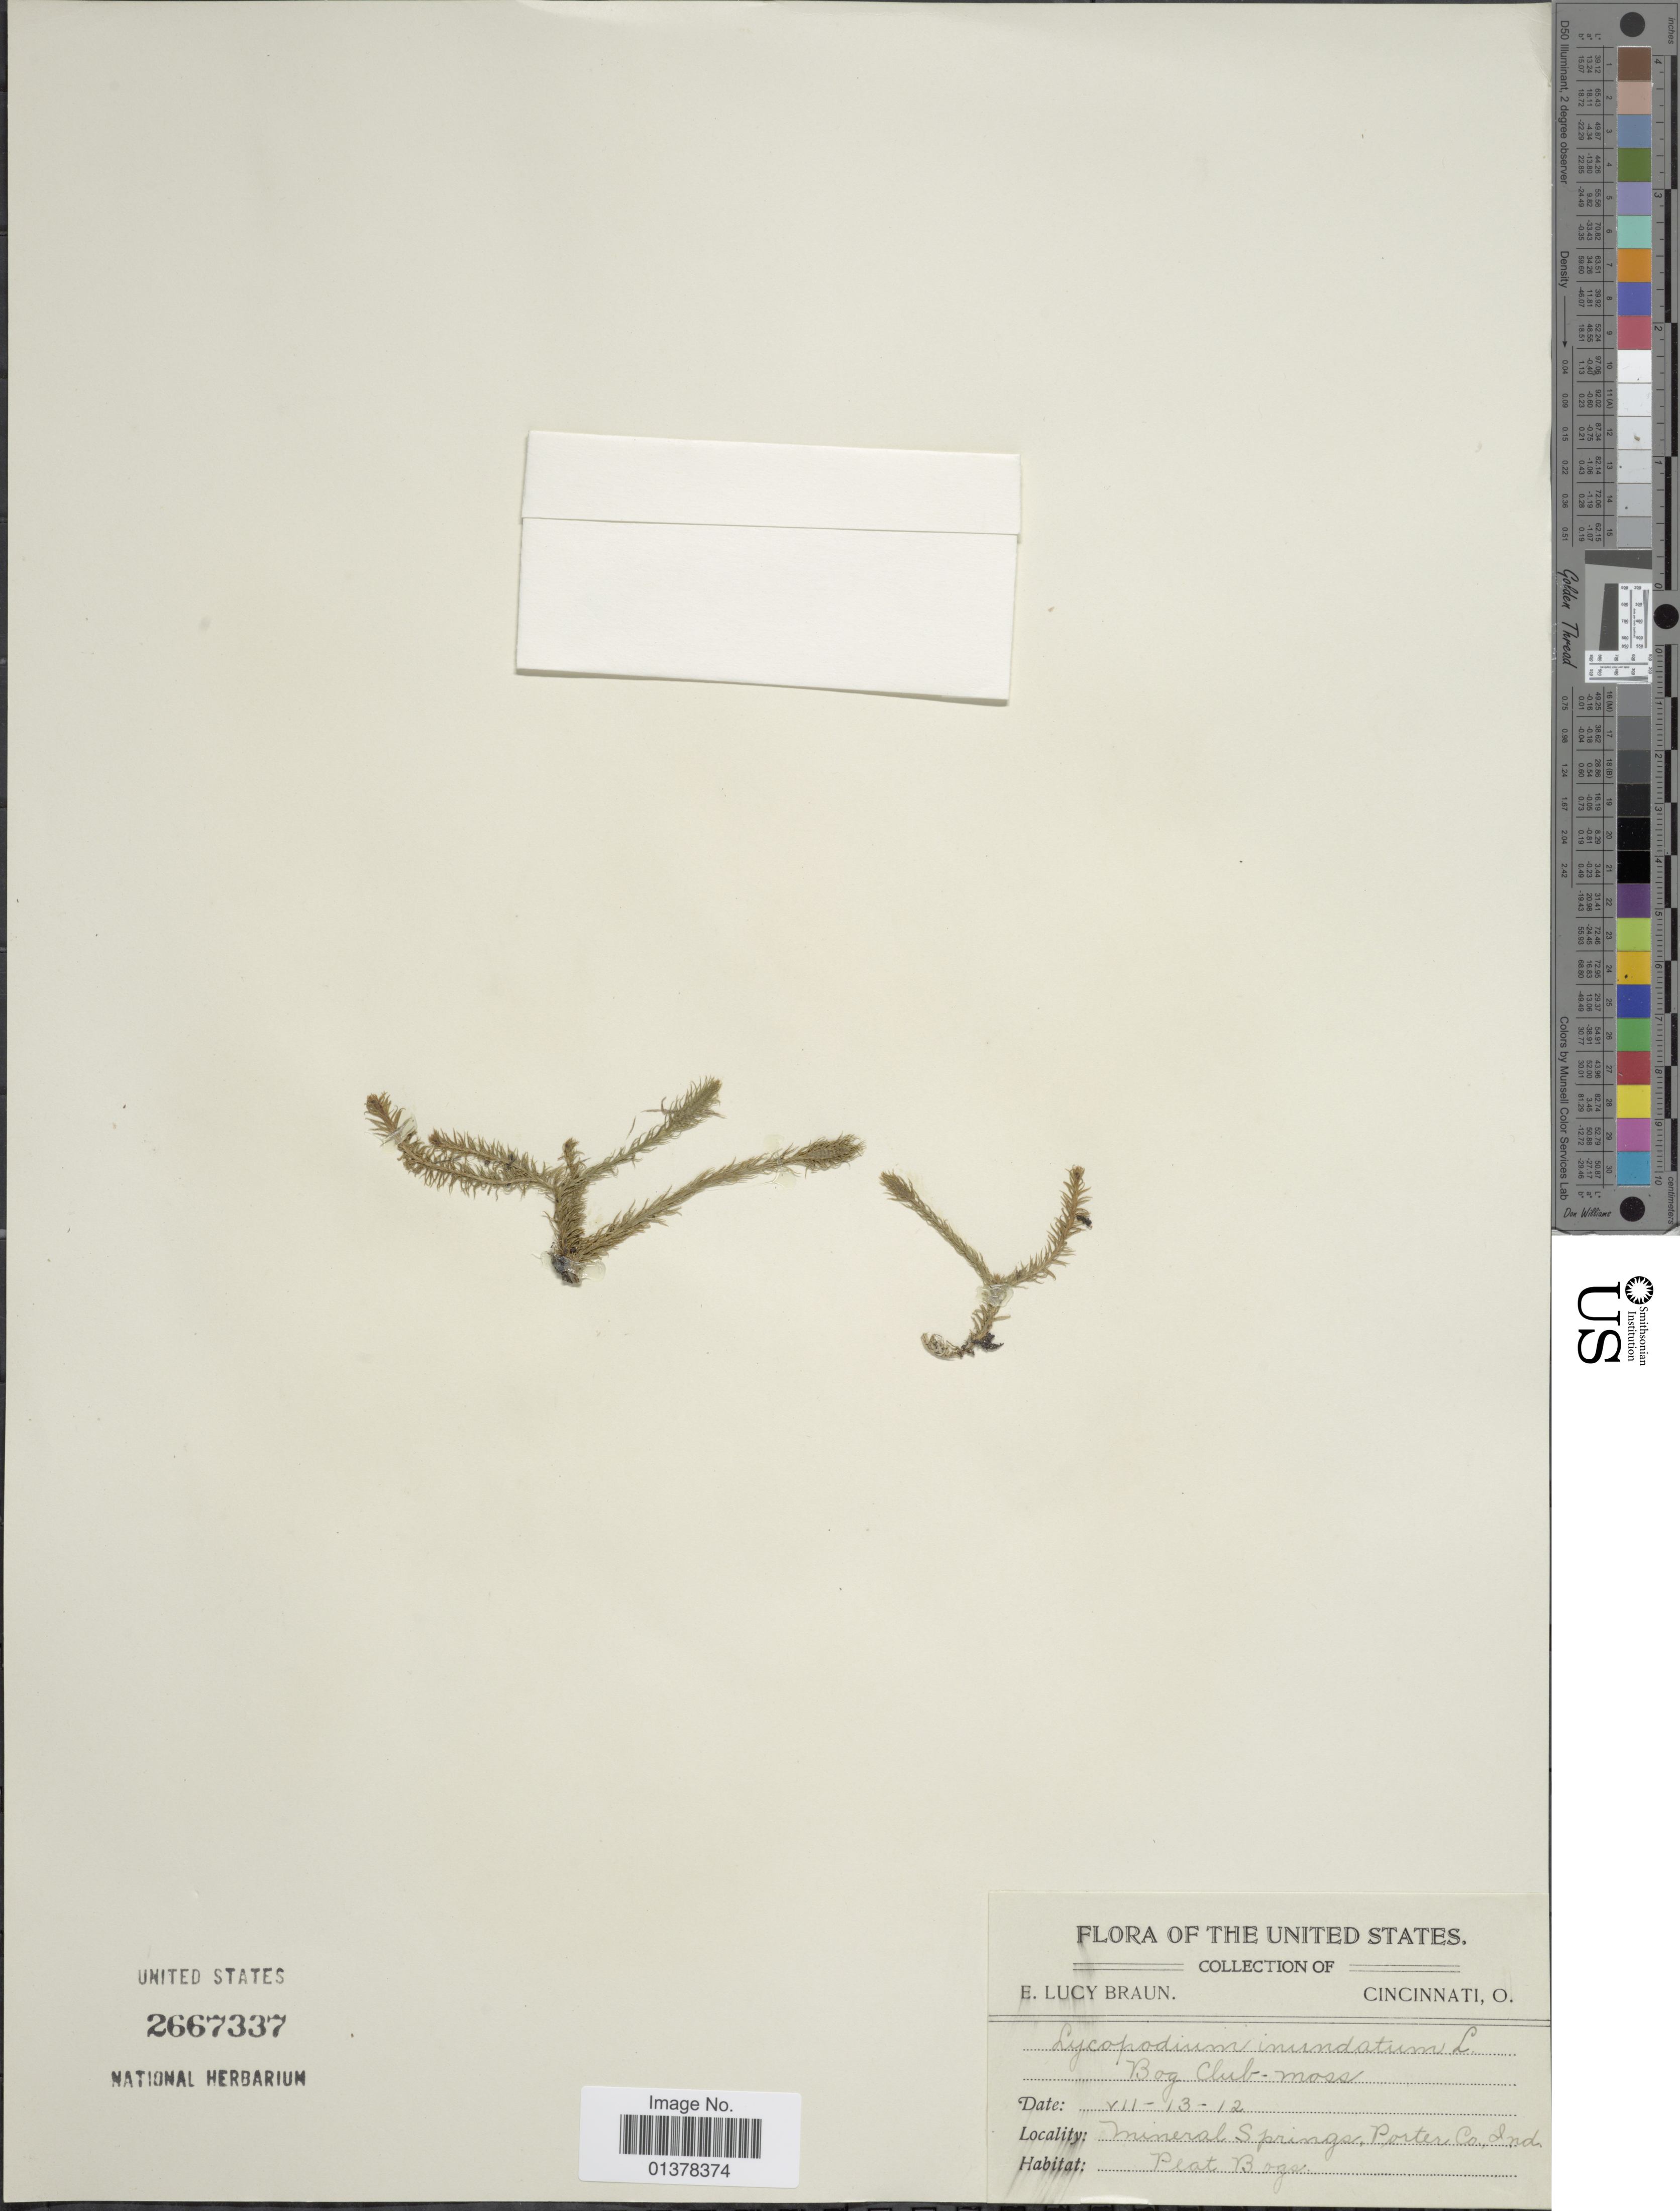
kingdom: Plantae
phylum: Tracheophyta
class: Lycopodiopsida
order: Lycopodiales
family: Lycopodiaceae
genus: Lycopodiella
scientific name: Lycopodiella inundata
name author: (L.) Holub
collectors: E. L. Braun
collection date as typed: Transcribed d/m/y: 13/7/12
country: United States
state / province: Indiana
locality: Mineral S Springs, Porter Co. Ind.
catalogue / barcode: US 2667337